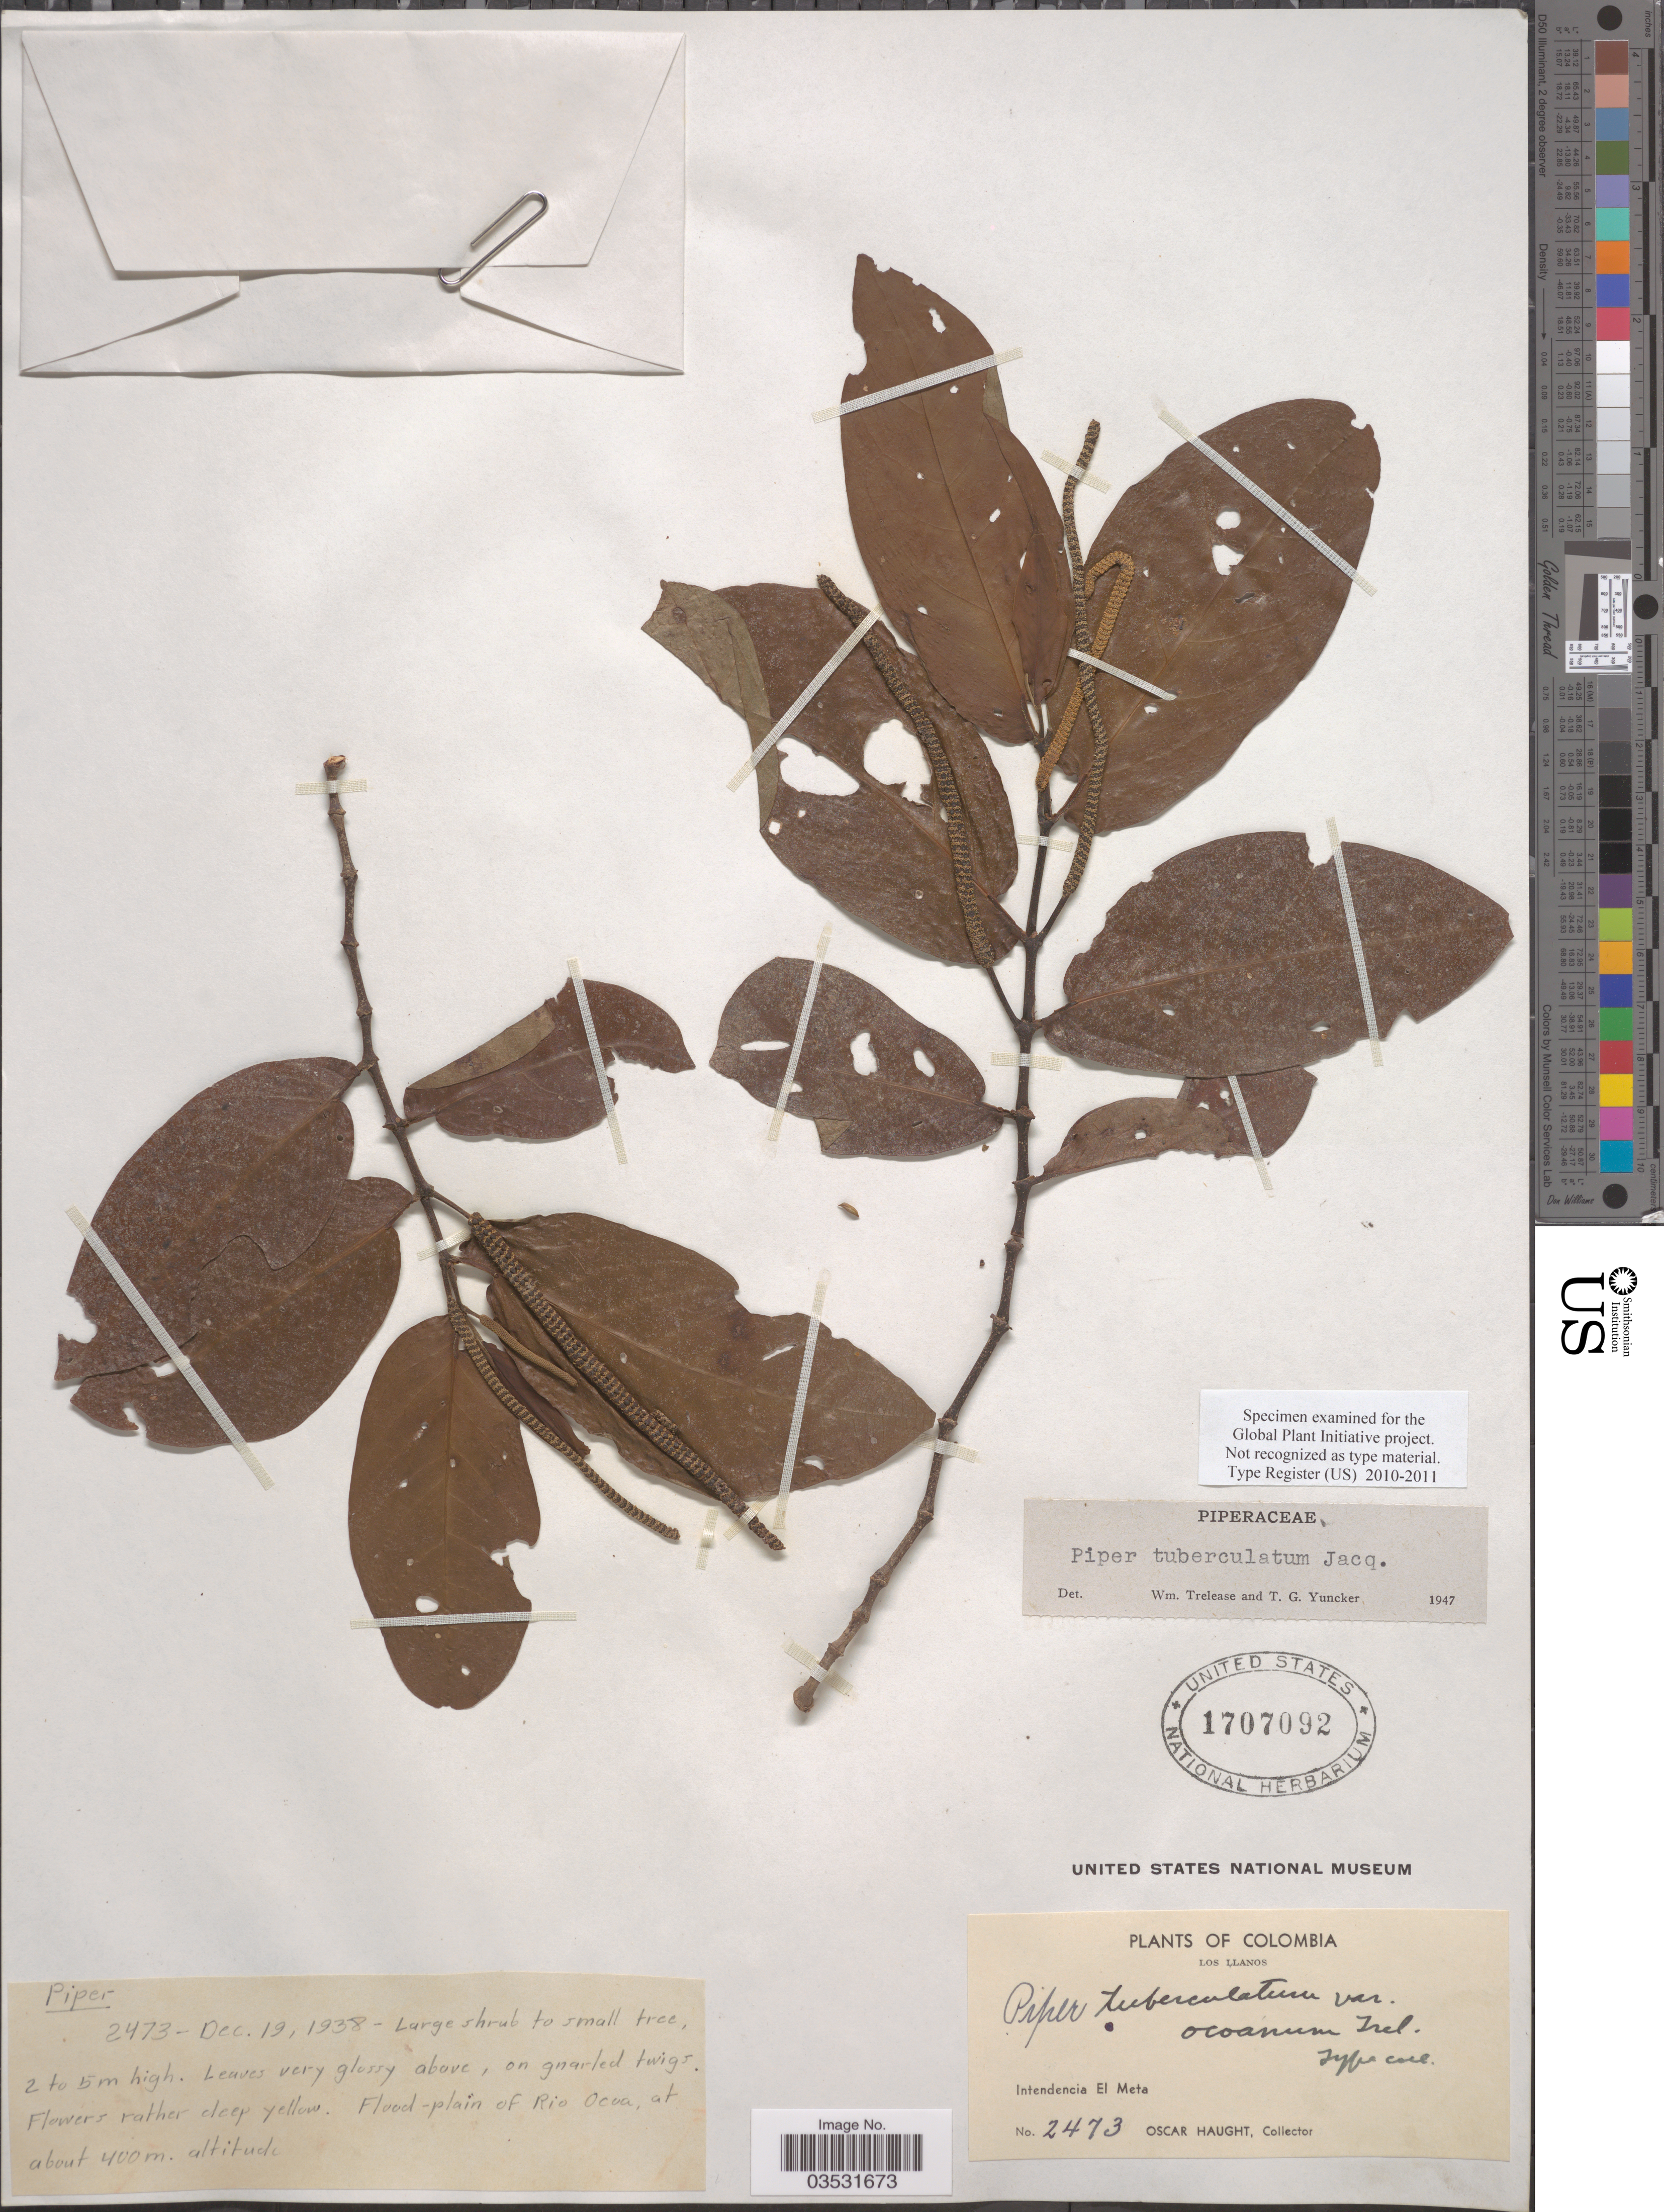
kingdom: Plantae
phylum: Tracheophyta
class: Magnoliopsida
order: Piperales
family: Piperaceae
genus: Piper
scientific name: Piper tuberculatum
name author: Jacq.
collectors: O. L. Haught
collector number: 2473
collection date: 1938-12-19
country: Colombia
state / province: Meta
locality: Intendencia El Meta. Los Llanos. Flood-plain of Rio Ocoa.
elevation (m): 400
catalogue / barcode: US 1707092